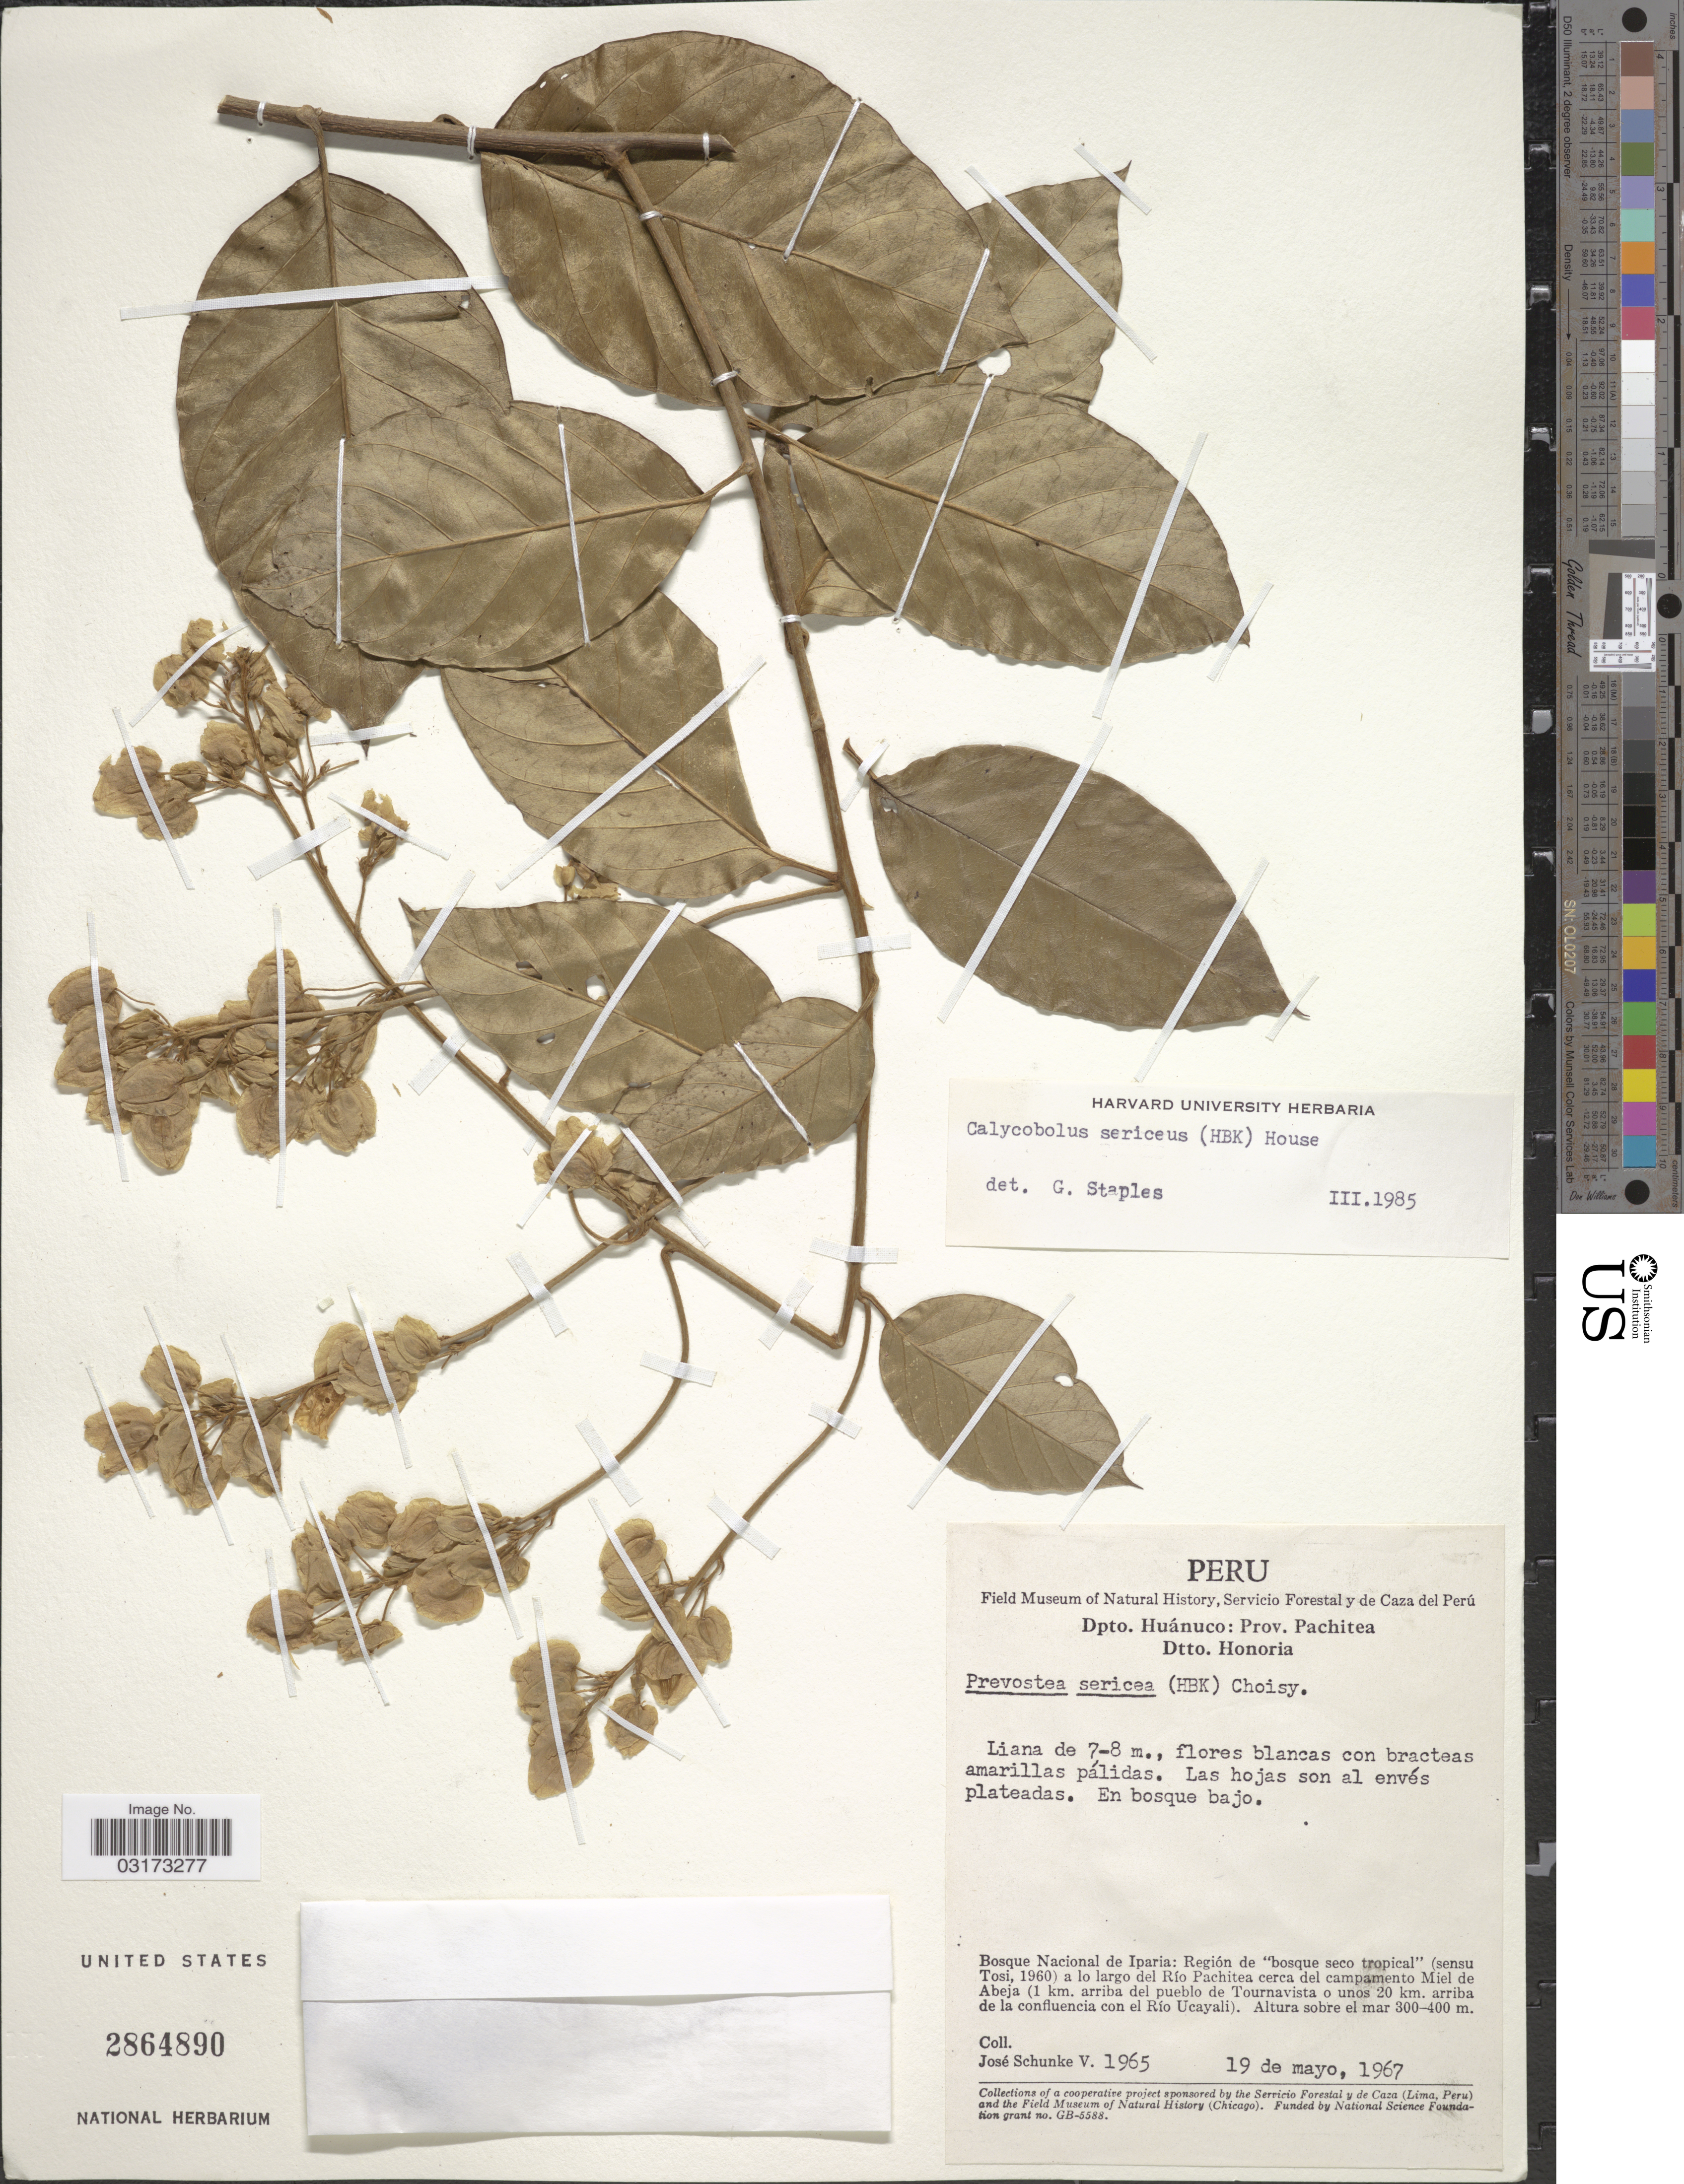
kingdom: Plantae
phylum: Tracheophyta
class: Magnoliopsida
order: Solanales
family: Convolvulaceae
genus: Calycobolus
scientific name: Calycobolus sericeus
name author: (Kunth) House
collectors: J. Schunke Vigo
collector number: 1965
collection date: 1967-05-19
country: Peru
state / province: Huánuco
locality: Dpto. Huánuco: Prov. Pachitea. Dtto. Honoria. Bosque Nacional de Iparia: Región de "bosque seco tropical" (sensu Tosi, 1960) a lo largo del Río Pachitea cerca del campamento Miel de Abeja (1 km. arriba del pueblo de Tournavista o unos 20 km. arriba de la confluencia con el Río Ucayali).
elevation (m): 300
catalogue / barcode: US 2864890